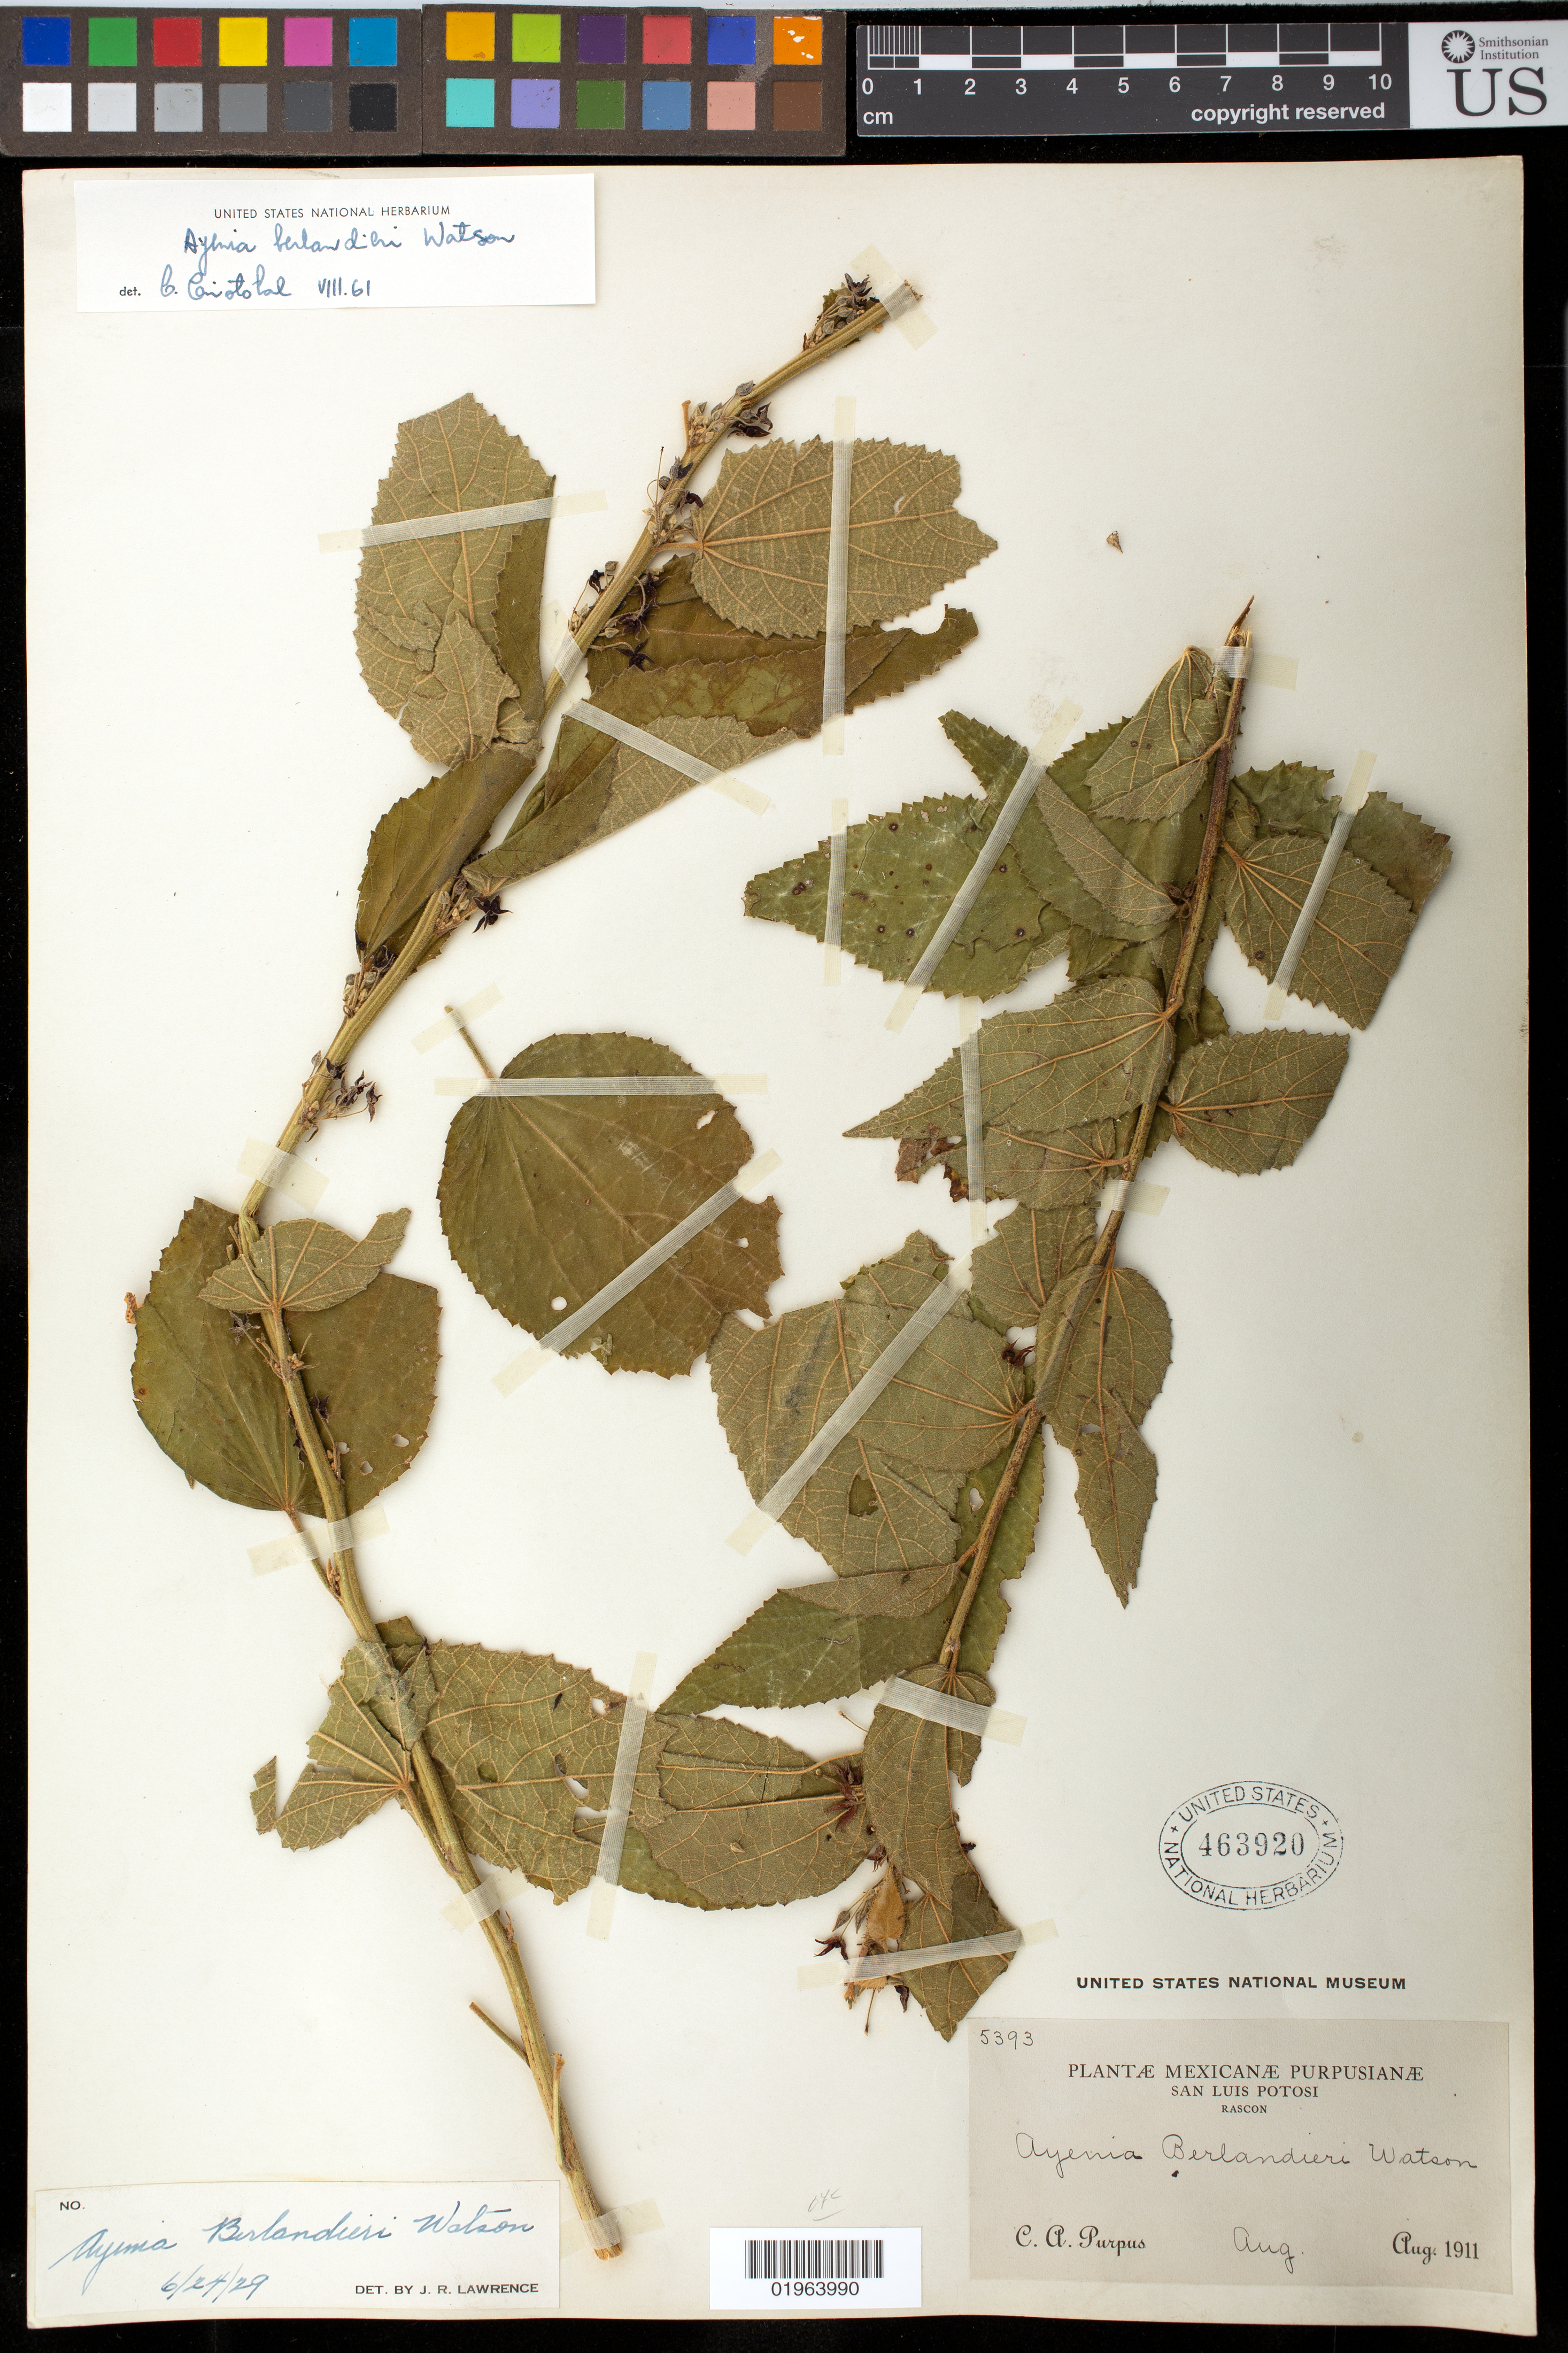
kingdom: Plantae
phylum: Tracheophyta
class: Magnoliopsida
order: Malvales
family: Malvaceae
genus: Ayenia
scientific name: Ayenia berlandieri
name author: S. Watson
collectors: C. A. Purpus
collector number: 5393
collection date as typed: Aug 1911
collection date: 1911-08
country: Mexico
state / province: San Luis Potosí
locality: Rascon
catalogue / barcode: US 463920